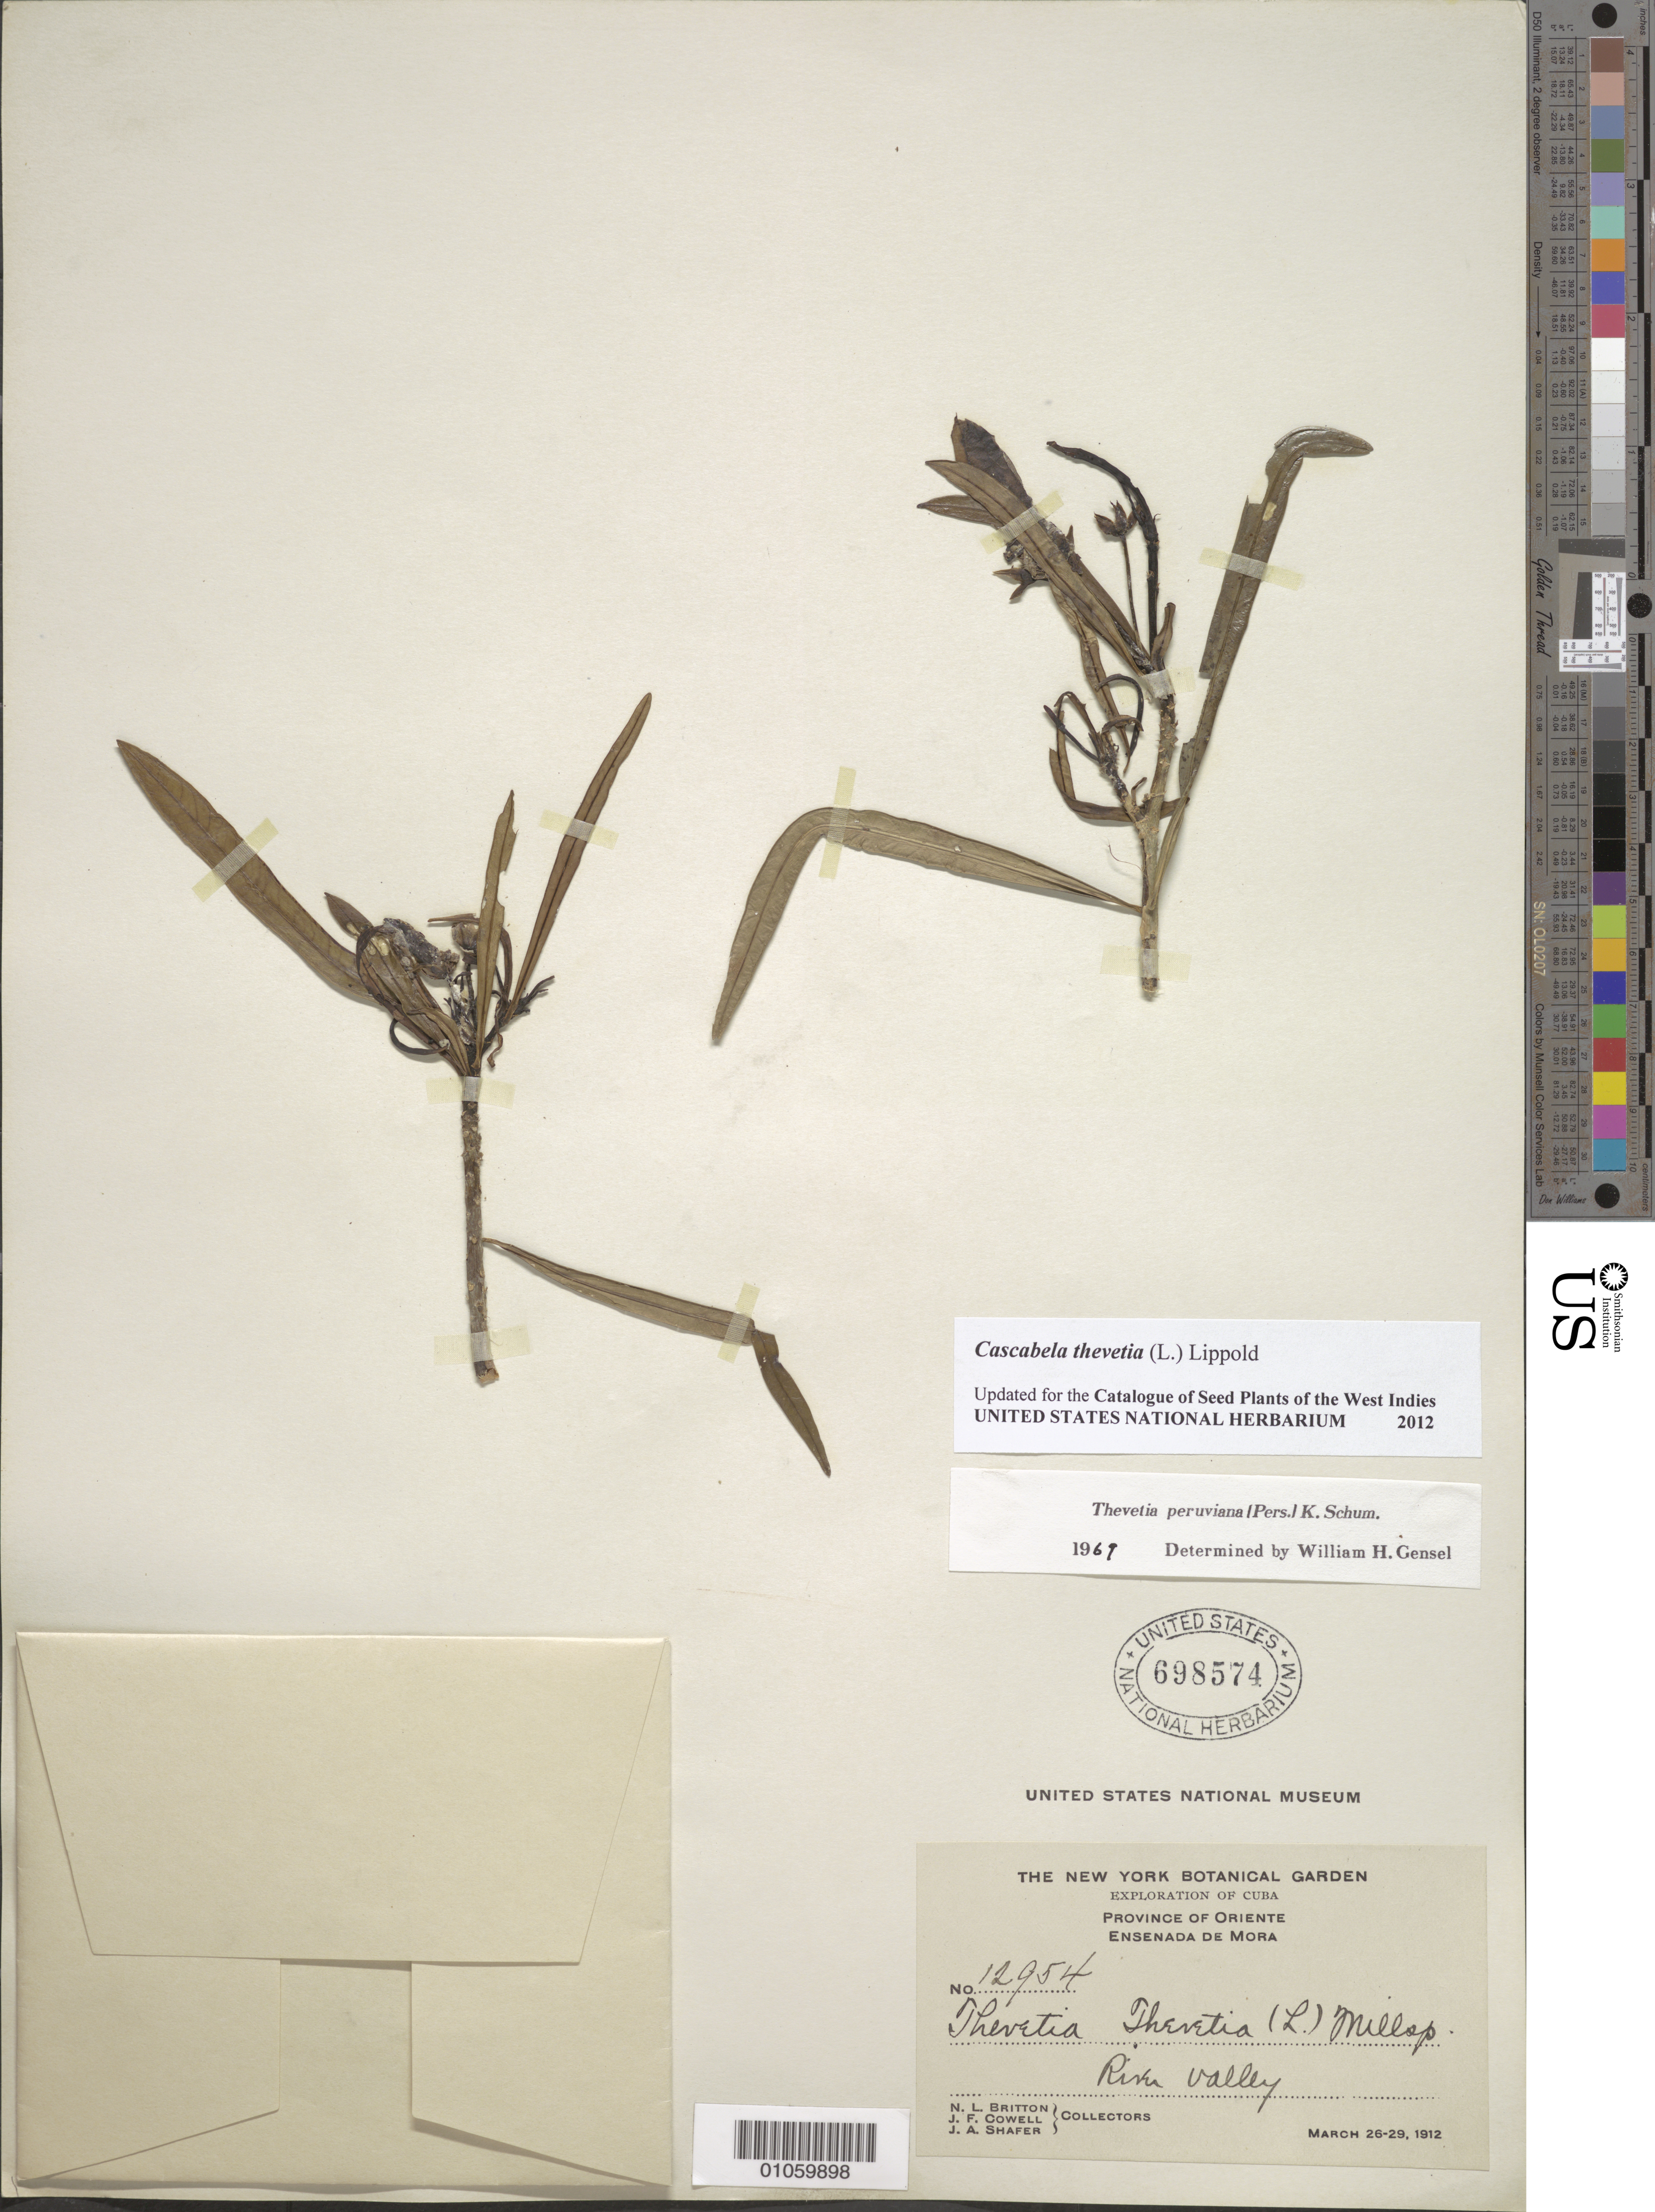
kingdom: Plantae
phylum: Tracheophyta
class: Magnoliopsida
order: Gentianales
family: Apocynaceae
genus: Cascabela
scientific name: Cascabela thevetia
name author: (L.) Lippold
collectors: N. Britton, J. F. Cowell & J. A. Shafer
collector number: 12954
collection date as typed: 26 Mar 1912 to 29 Mar 1912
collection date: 1912-03-26/1912-03-29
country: Cuba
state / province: Oriente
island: Cuba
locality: River valley, Ensenada de Mora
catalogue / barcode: US 698574